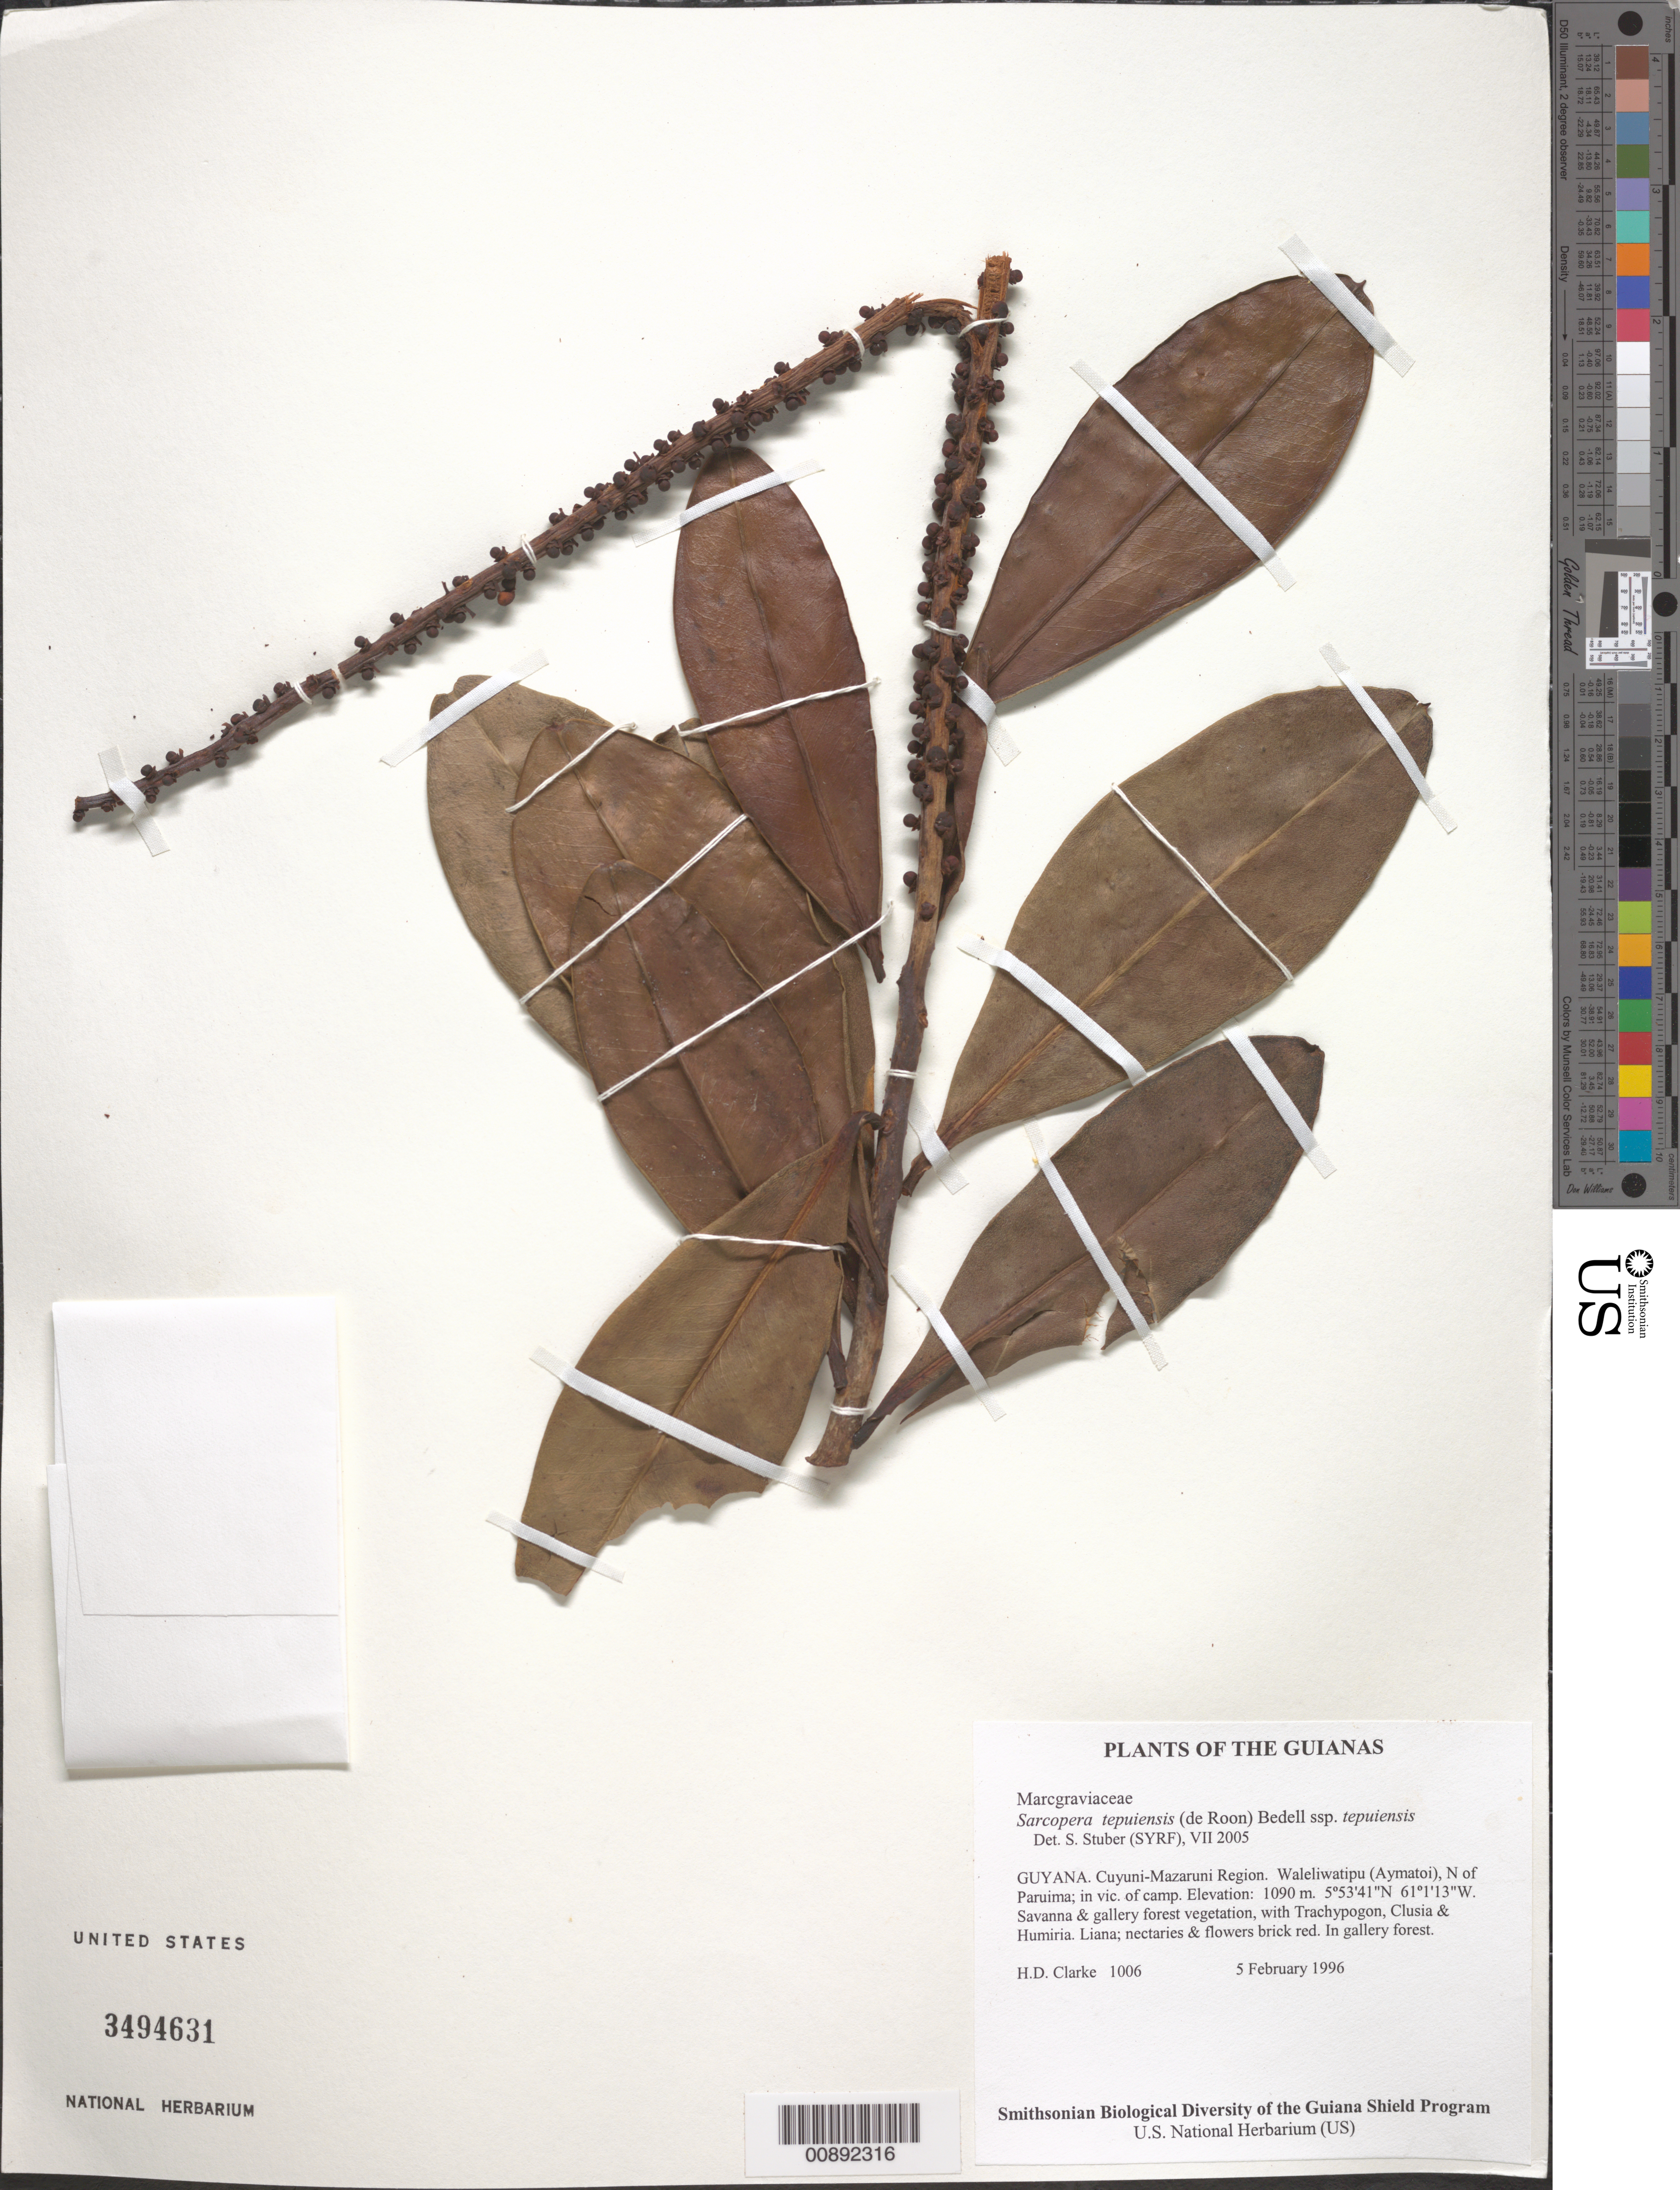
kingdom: Plantae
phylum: Tracheophyta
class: Magnoliopsida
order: Ericales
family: Marcgraviaceae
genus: Sarcopera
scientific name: Sarcopera tepuiensis subsp. tepuiensis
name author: (de Roon) Bedell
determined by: Stuber, S.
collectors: H. D. Clarke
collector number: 1006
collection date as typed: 5 February 1996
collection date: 1996-02-05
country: Guyana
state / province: Cuyuni-Mazaruni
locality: Waleliwatipu (Aymatoi), N of Paruima; in vic. of camp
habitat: Savanna & gallery forest vegetation, with Trachypogon, Clusia & Humiria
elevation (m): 1090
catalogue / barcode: US 3494631